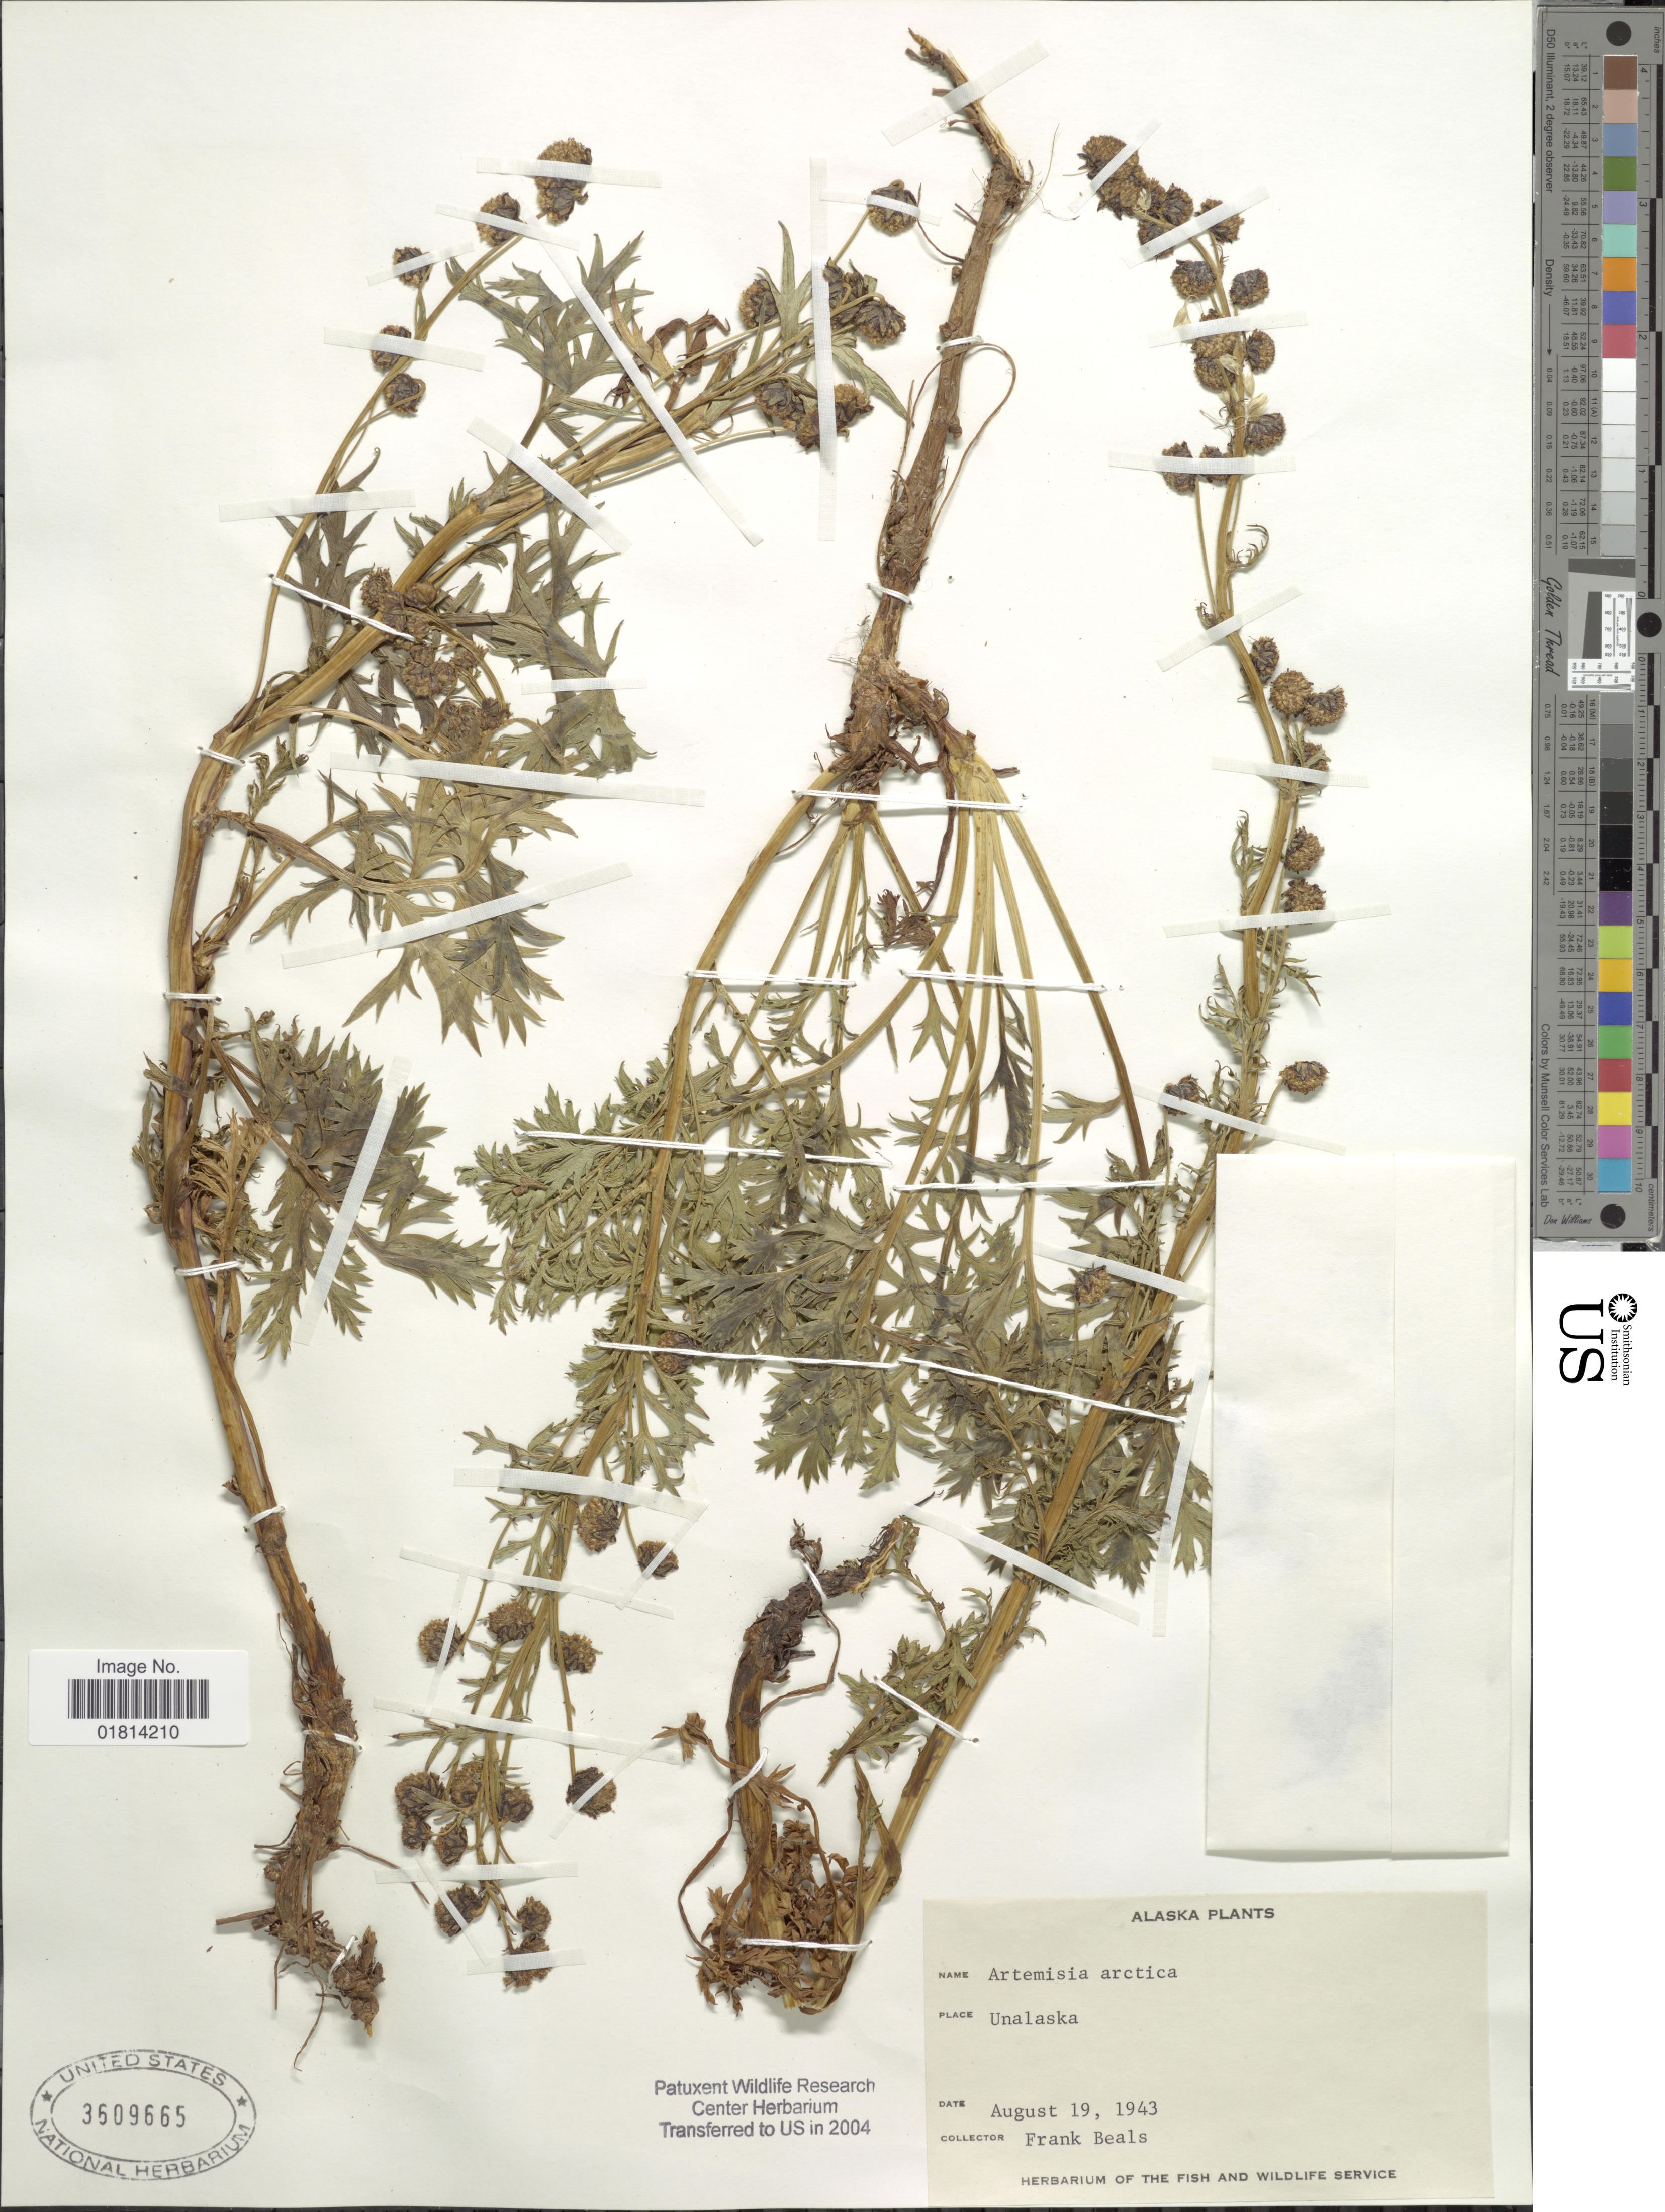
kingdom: Plantae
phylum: Tracheophyta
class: Magnoliopsida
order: Asterales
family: Asteraceae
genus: Artemisia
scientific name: Artemisia arctica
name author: Less.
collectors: F. Beals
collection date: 1943-08-19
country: United States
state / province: Alaska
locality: Alaska. Unalaska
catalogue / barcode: US 3609665